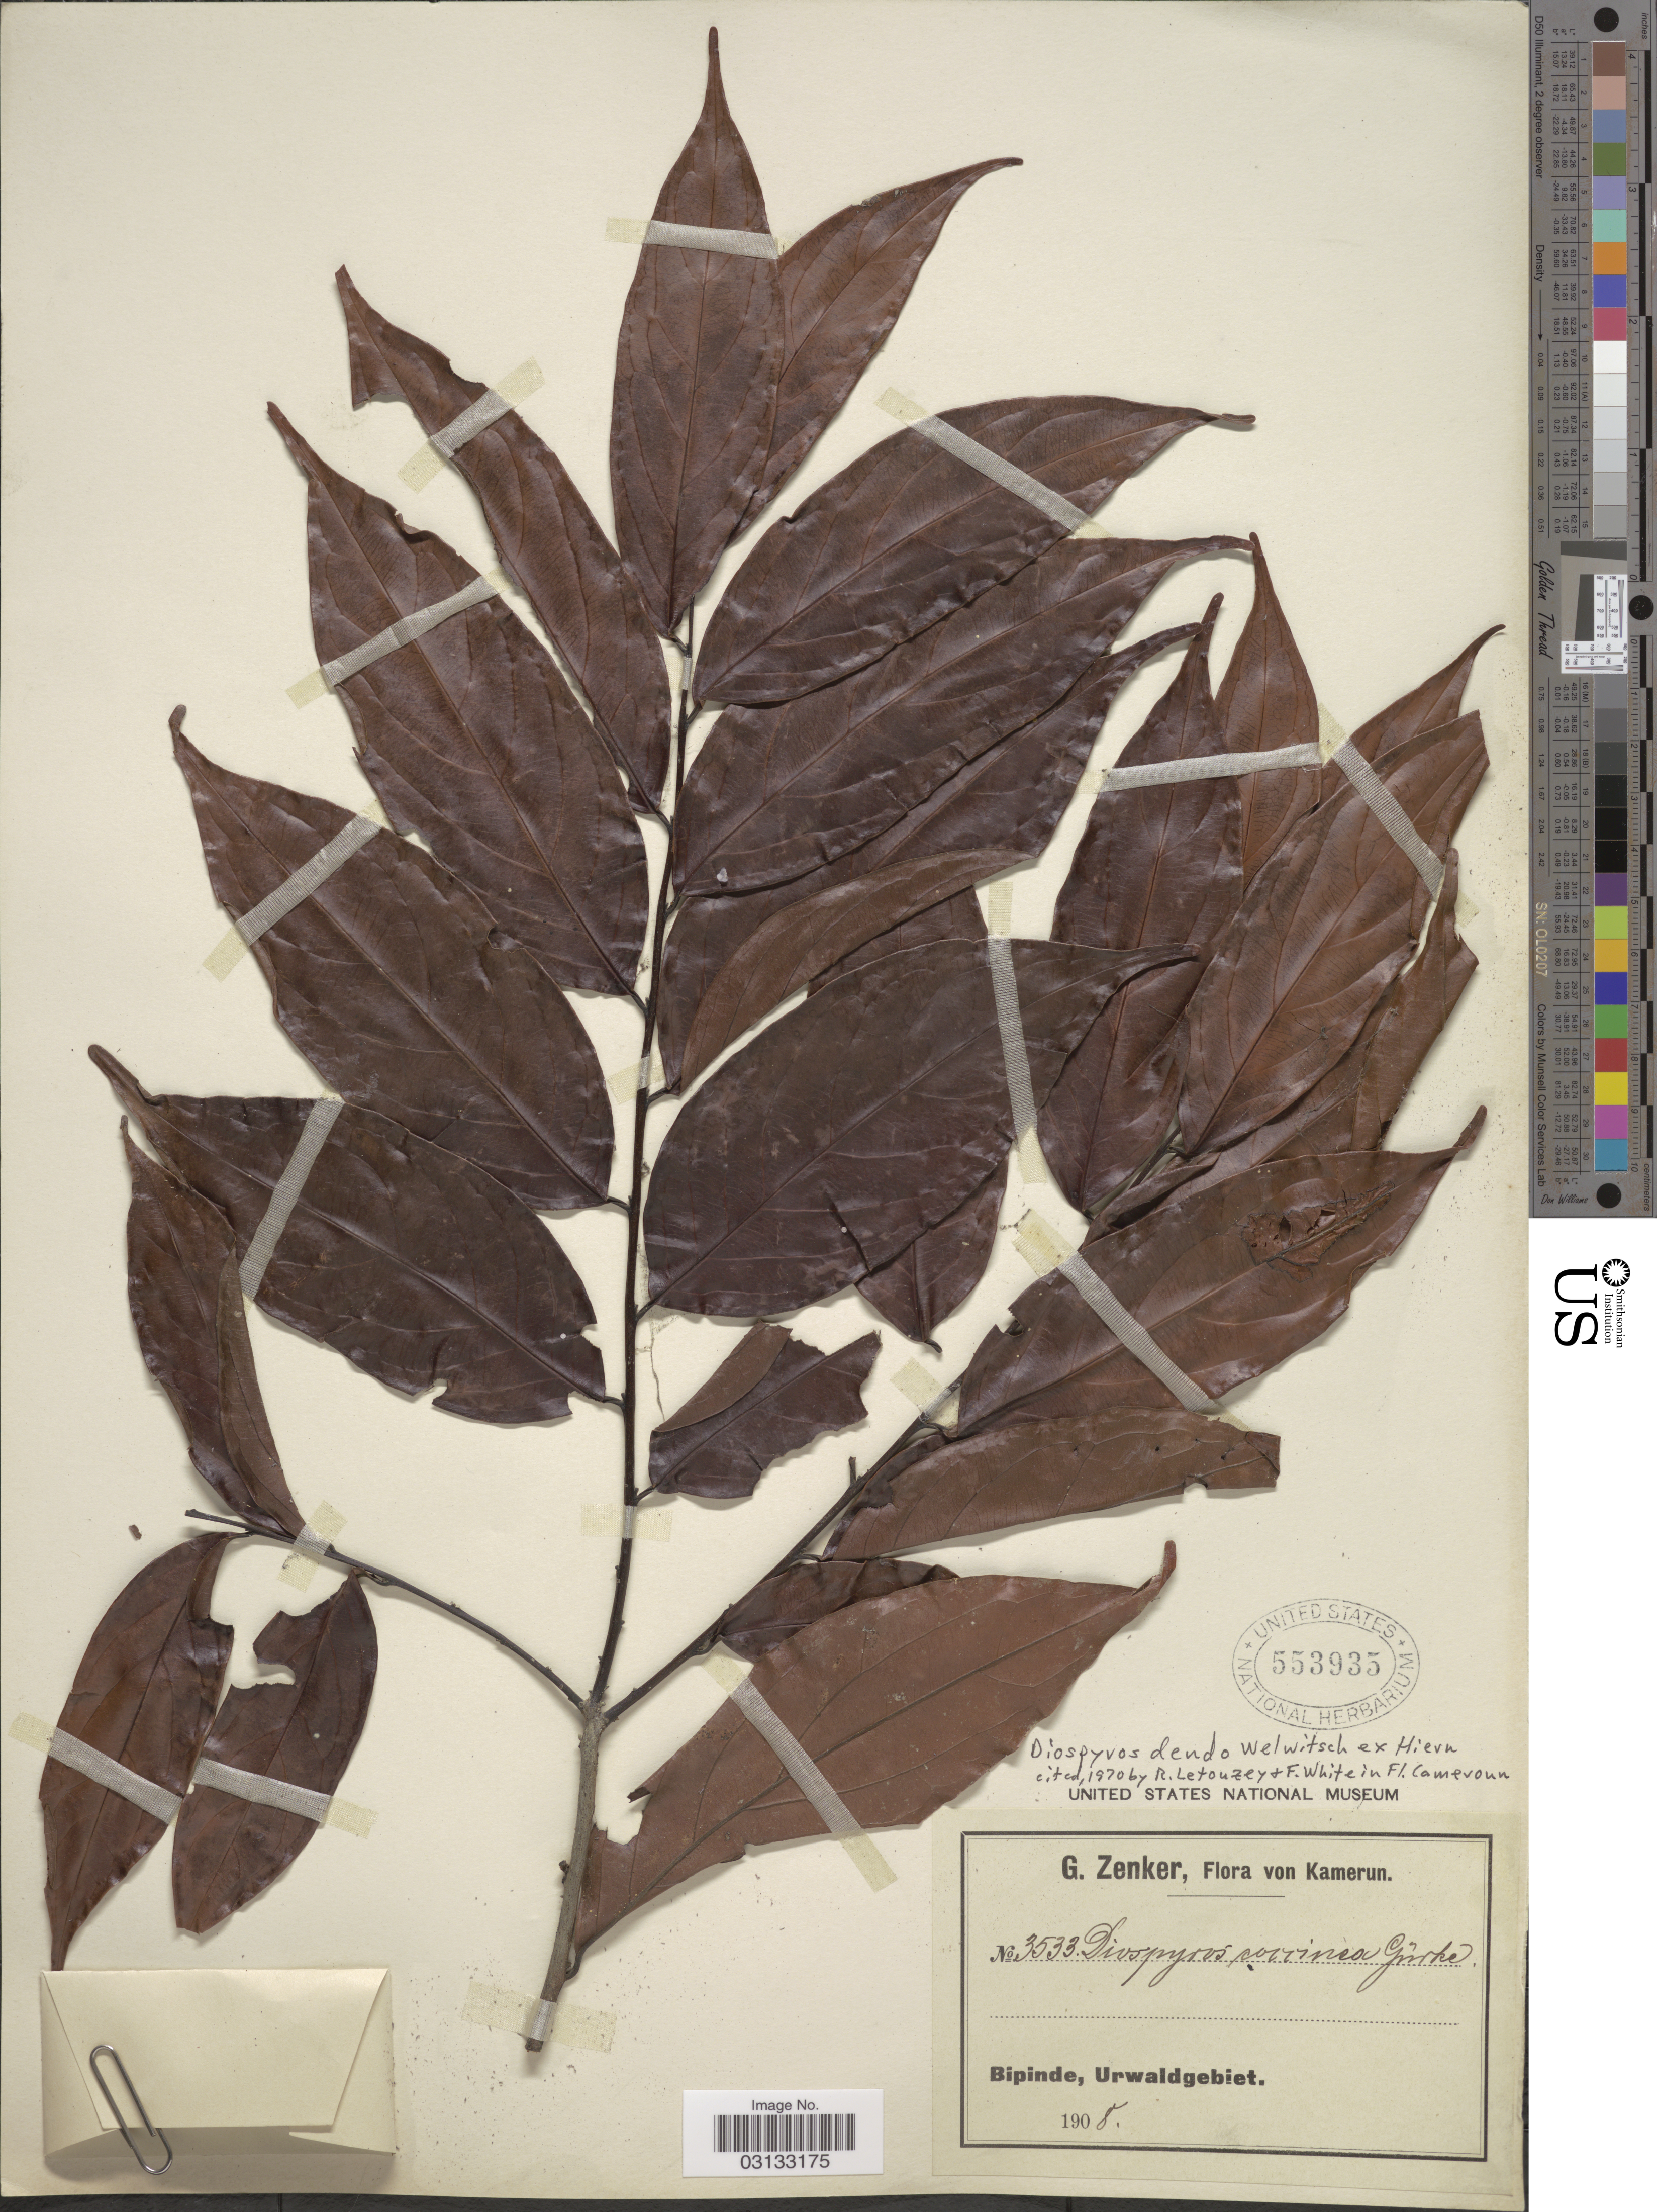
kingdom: Plantae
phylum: Tracheophyta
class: Magnoliopsida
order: Ericales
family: Ebenaceae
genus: Diospyros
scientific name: Diospyros dendo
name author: Welw. ex Hiern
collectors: G. A. Zenker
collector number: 3533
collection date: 1908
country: Cameroon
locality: Kamerun, Bipinde, Urwaldgebiet.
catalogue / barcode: US 553935